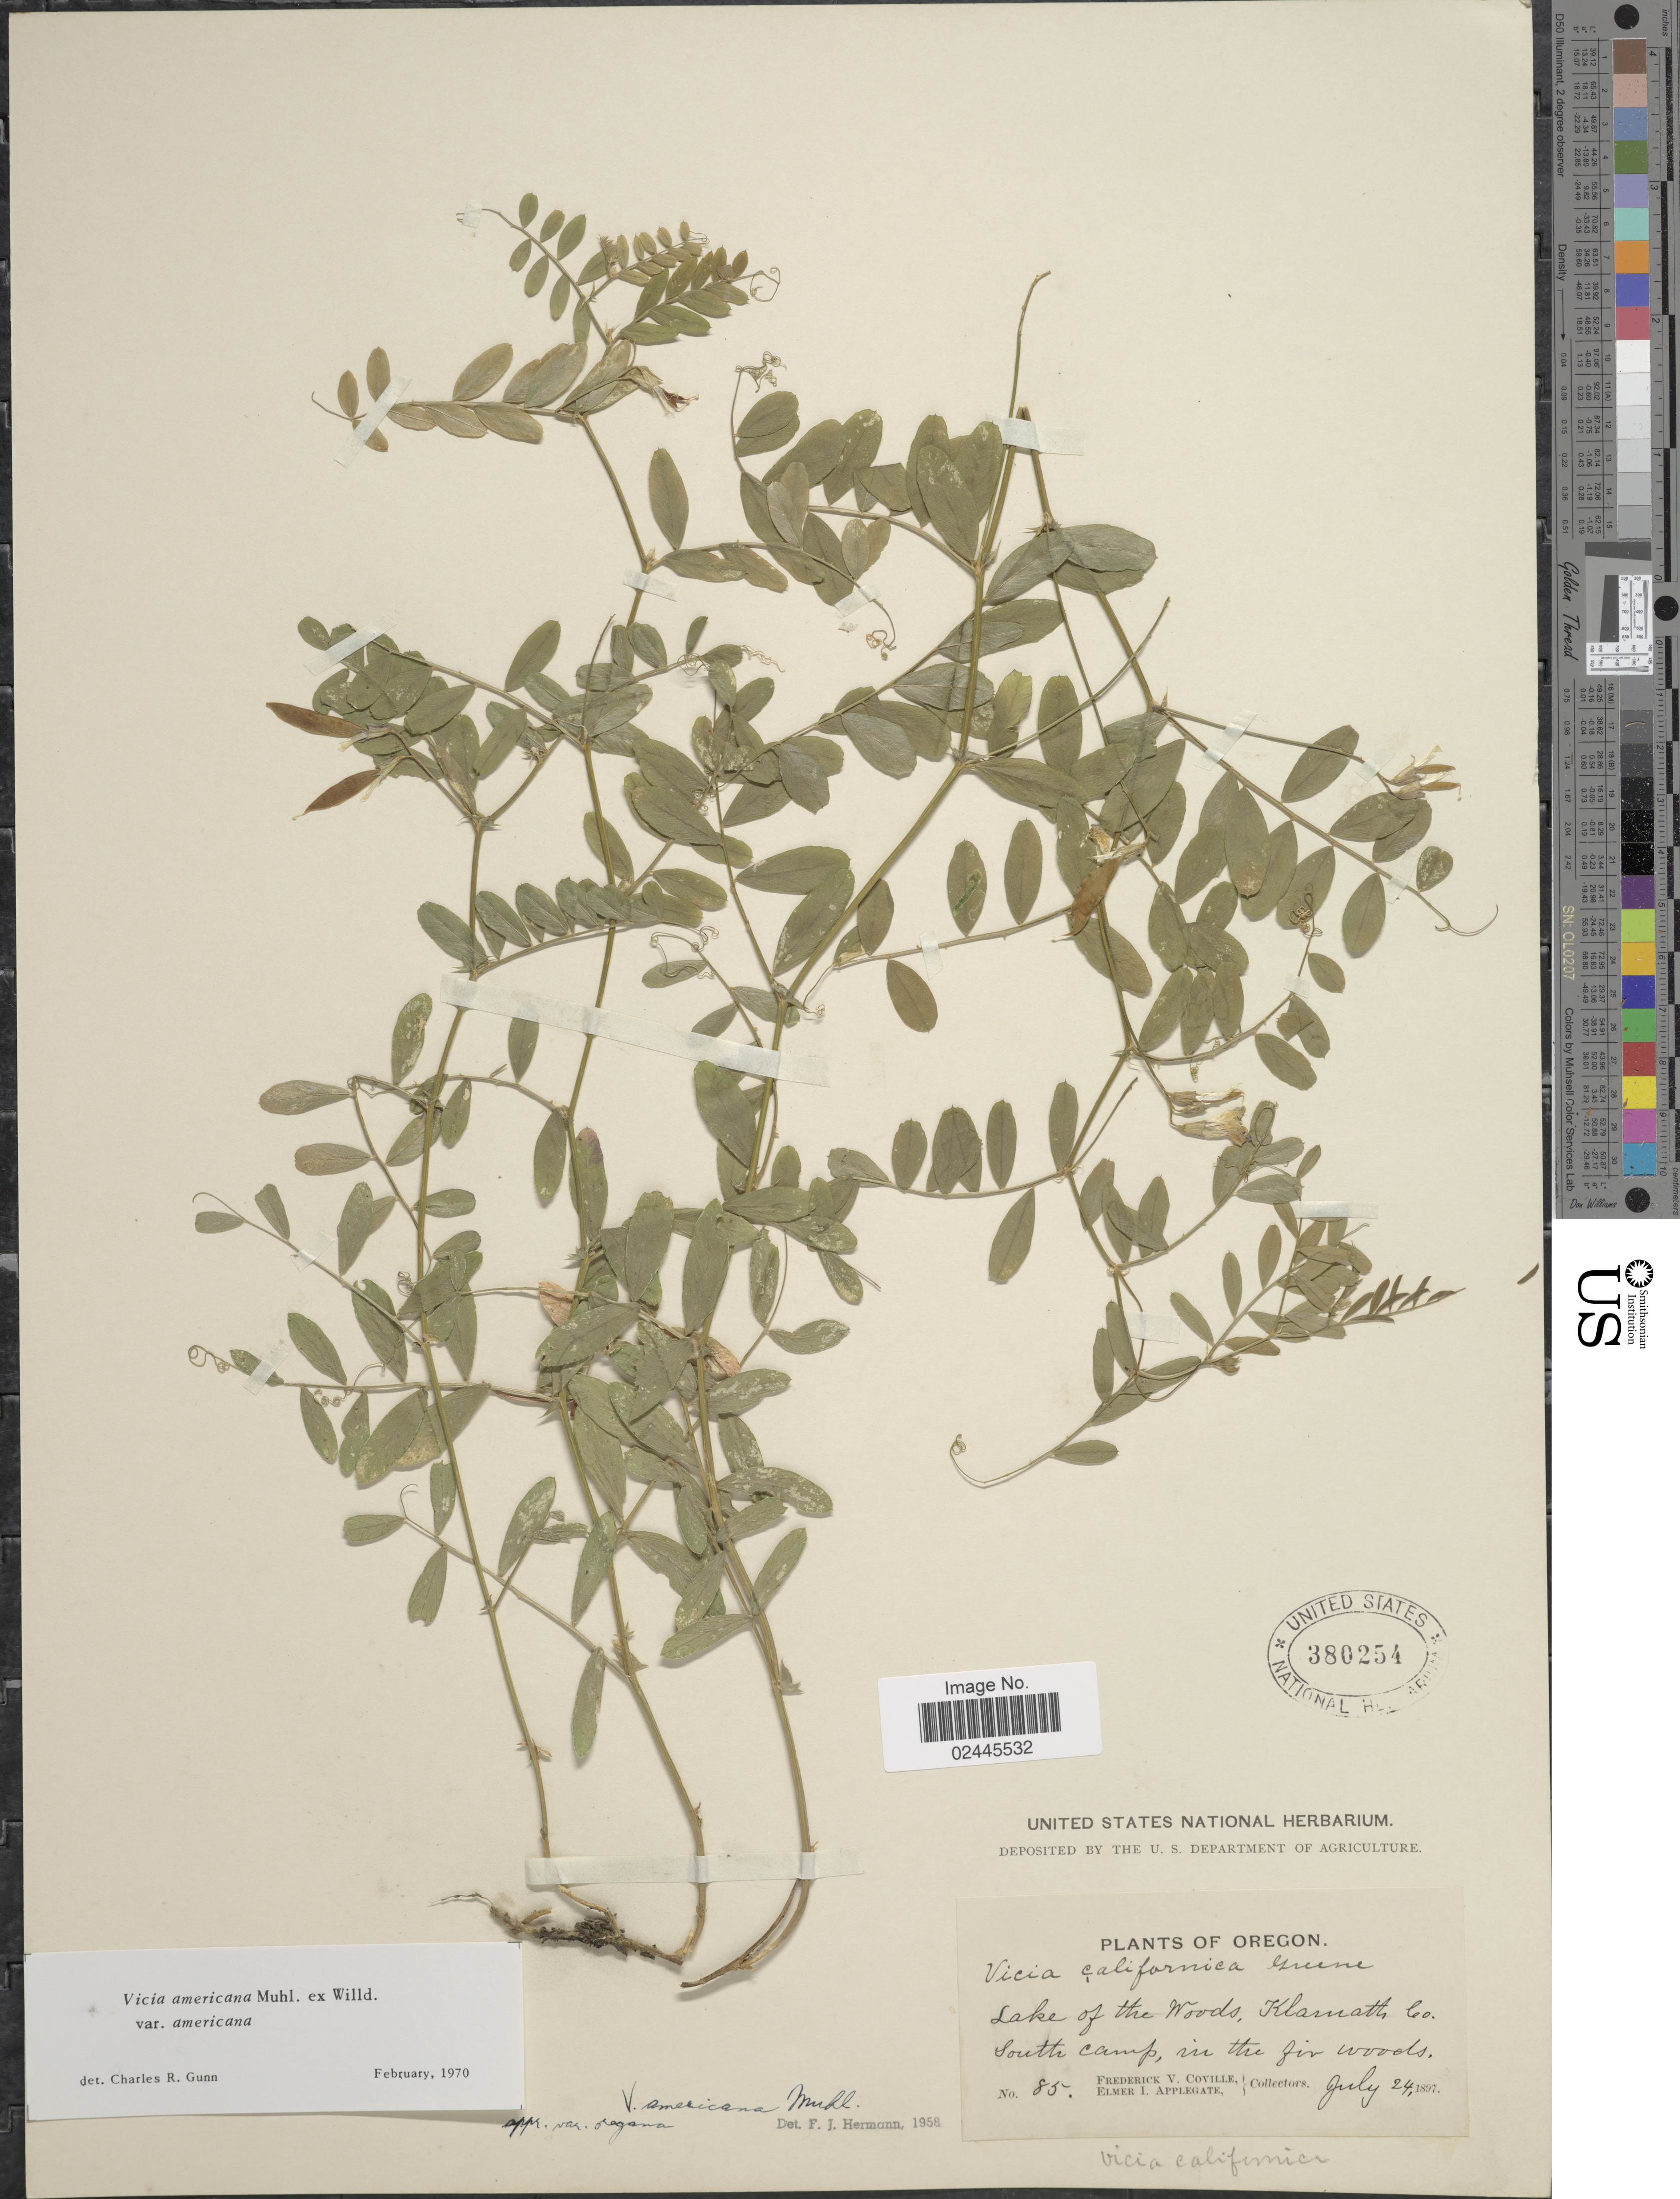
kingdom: Plantae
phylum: Tracheophyta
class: Magnoliopsida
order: Fabales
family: Fabaceae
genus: Vicia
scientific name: Vicia americana var. americana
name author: Muhl. ex Willd.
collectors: F. V. Coville & E. I. Applegate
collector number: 85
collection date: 1897-07-24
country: United States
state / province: Oregon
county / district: Klamath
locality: Lake of the Woods, Klamath Co. South Camp, in the fir woods.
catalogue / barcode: US 380254